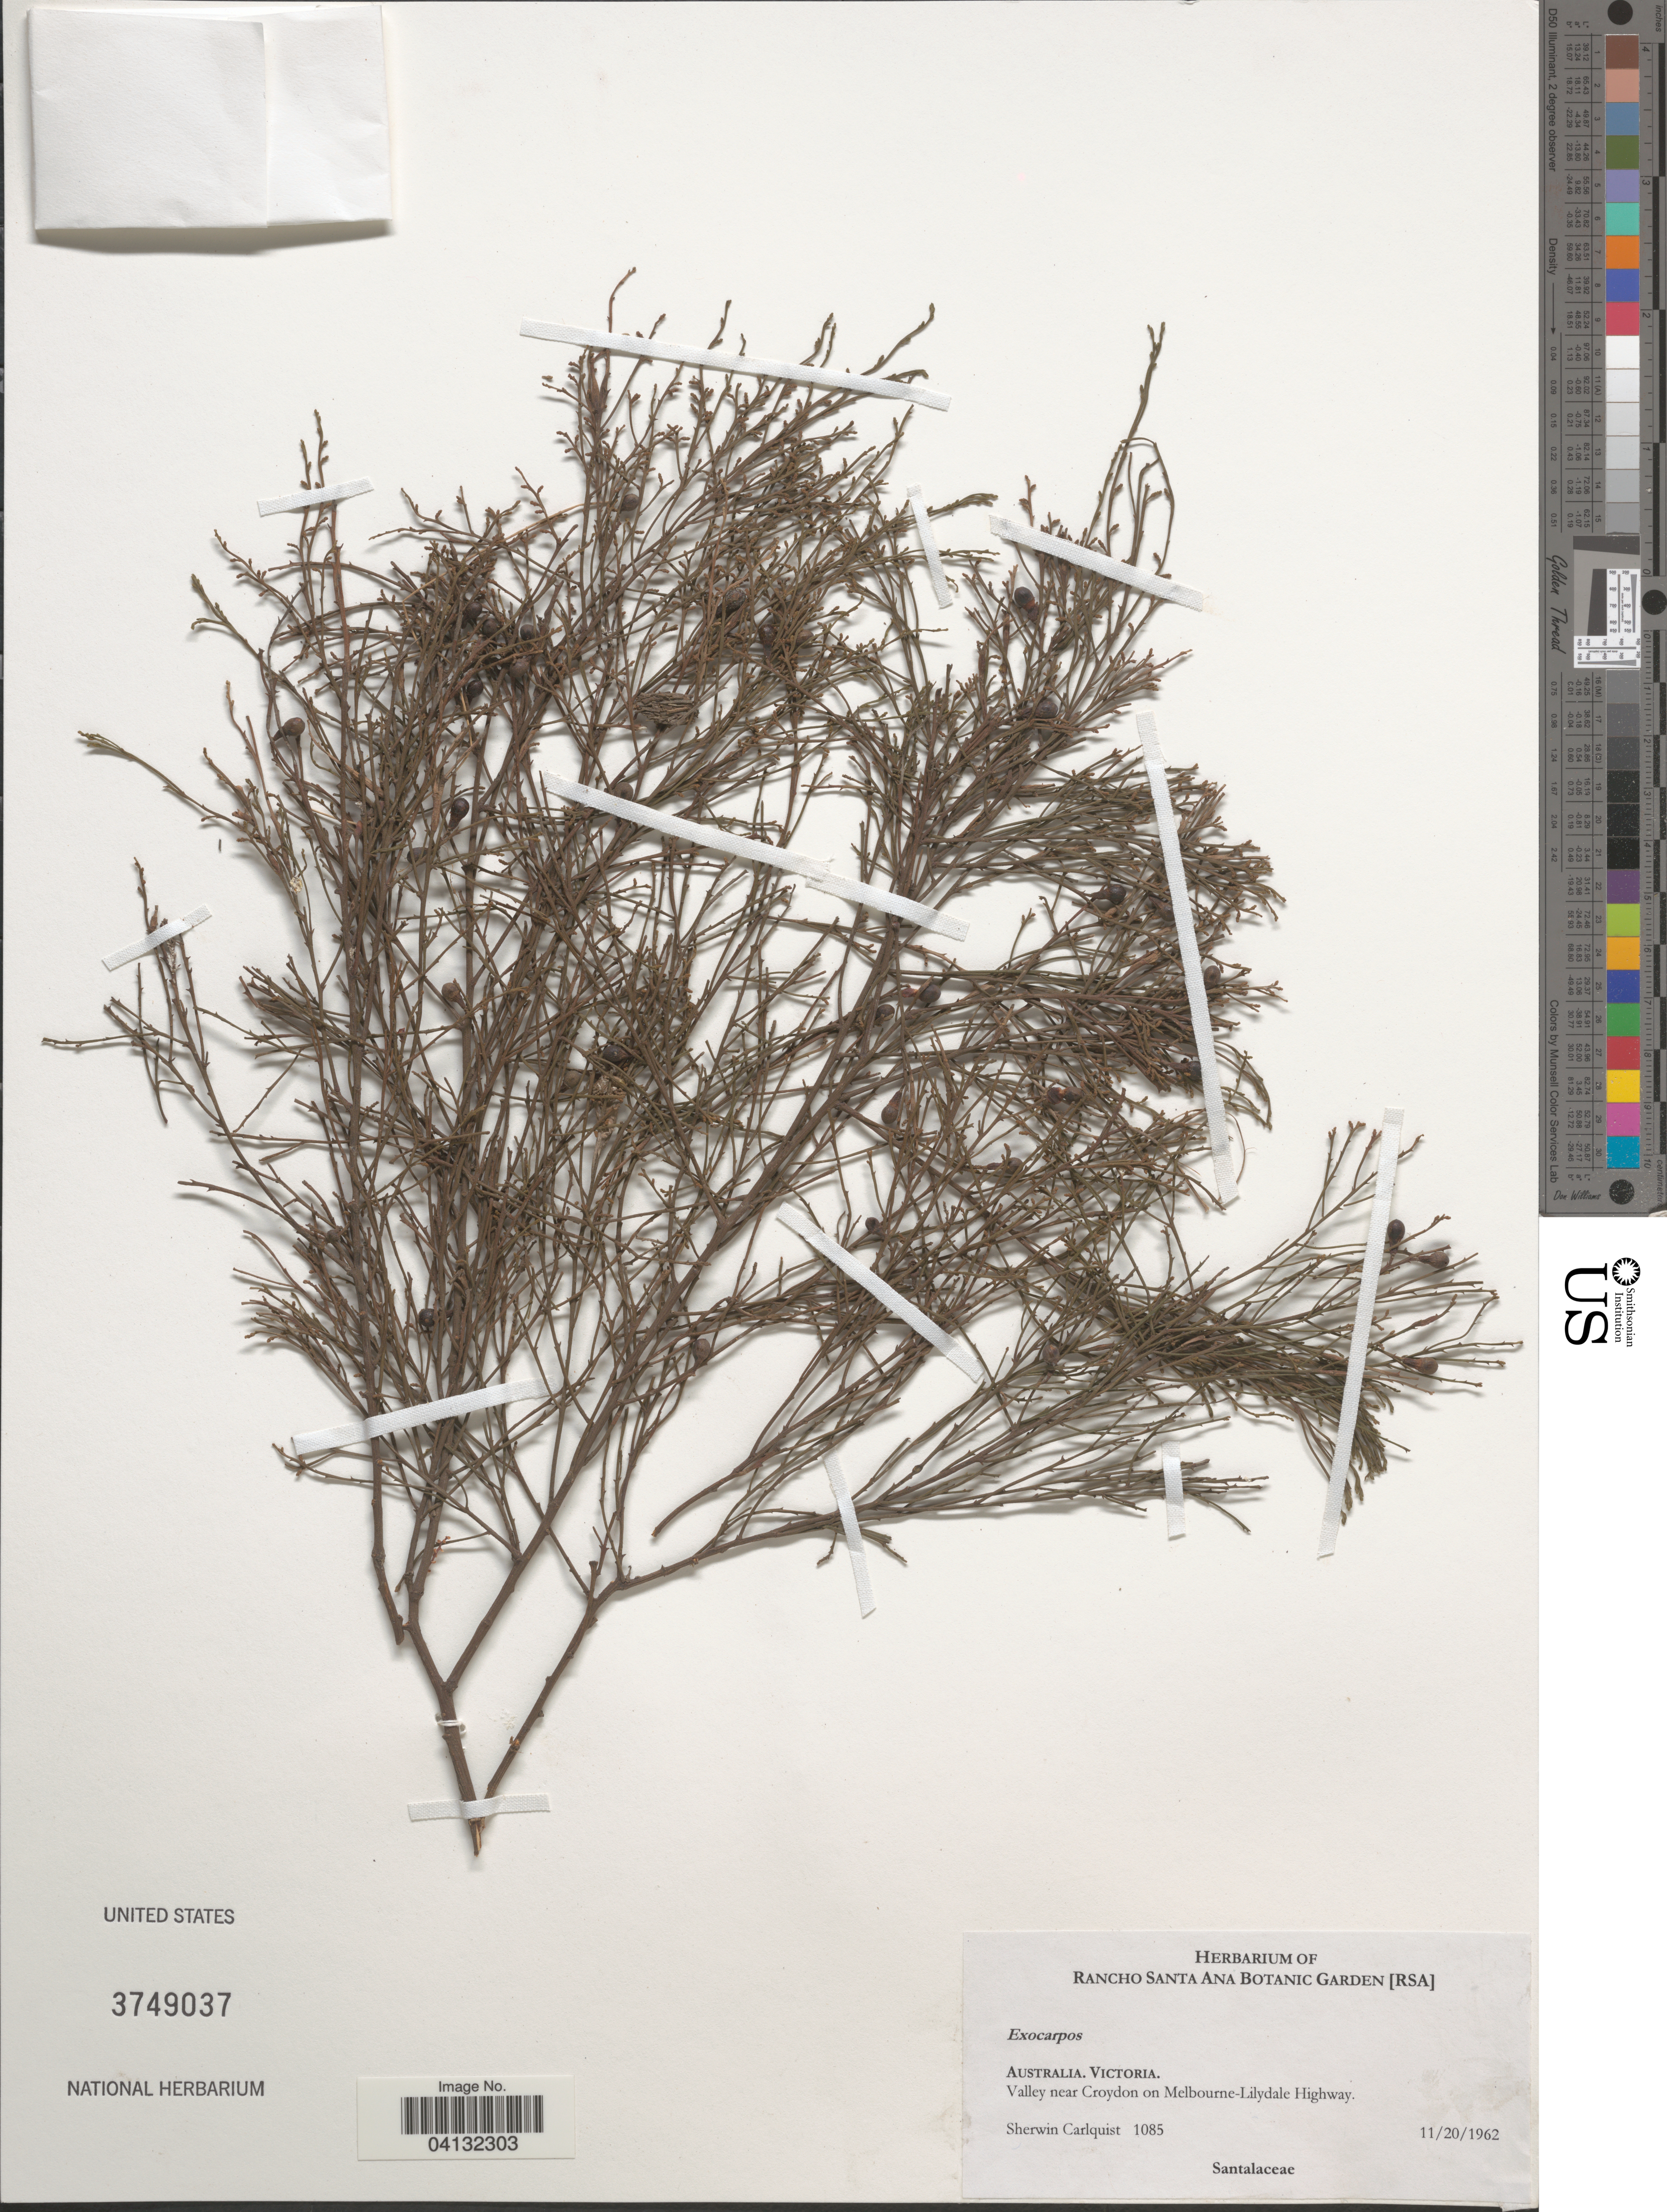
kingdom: Plantae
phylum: Tracheophyta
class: Magnoliopsida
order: Santalales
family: Santalaceae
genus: Exocarpos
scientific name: Exocarpos sp.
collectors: S. Carlquist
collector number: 1085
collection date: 1962-11-20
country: Australia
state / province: Victoria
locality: Victoria. Valley near Croydon on Melbourne-Lilydale Highway.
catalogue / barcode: US 3749037